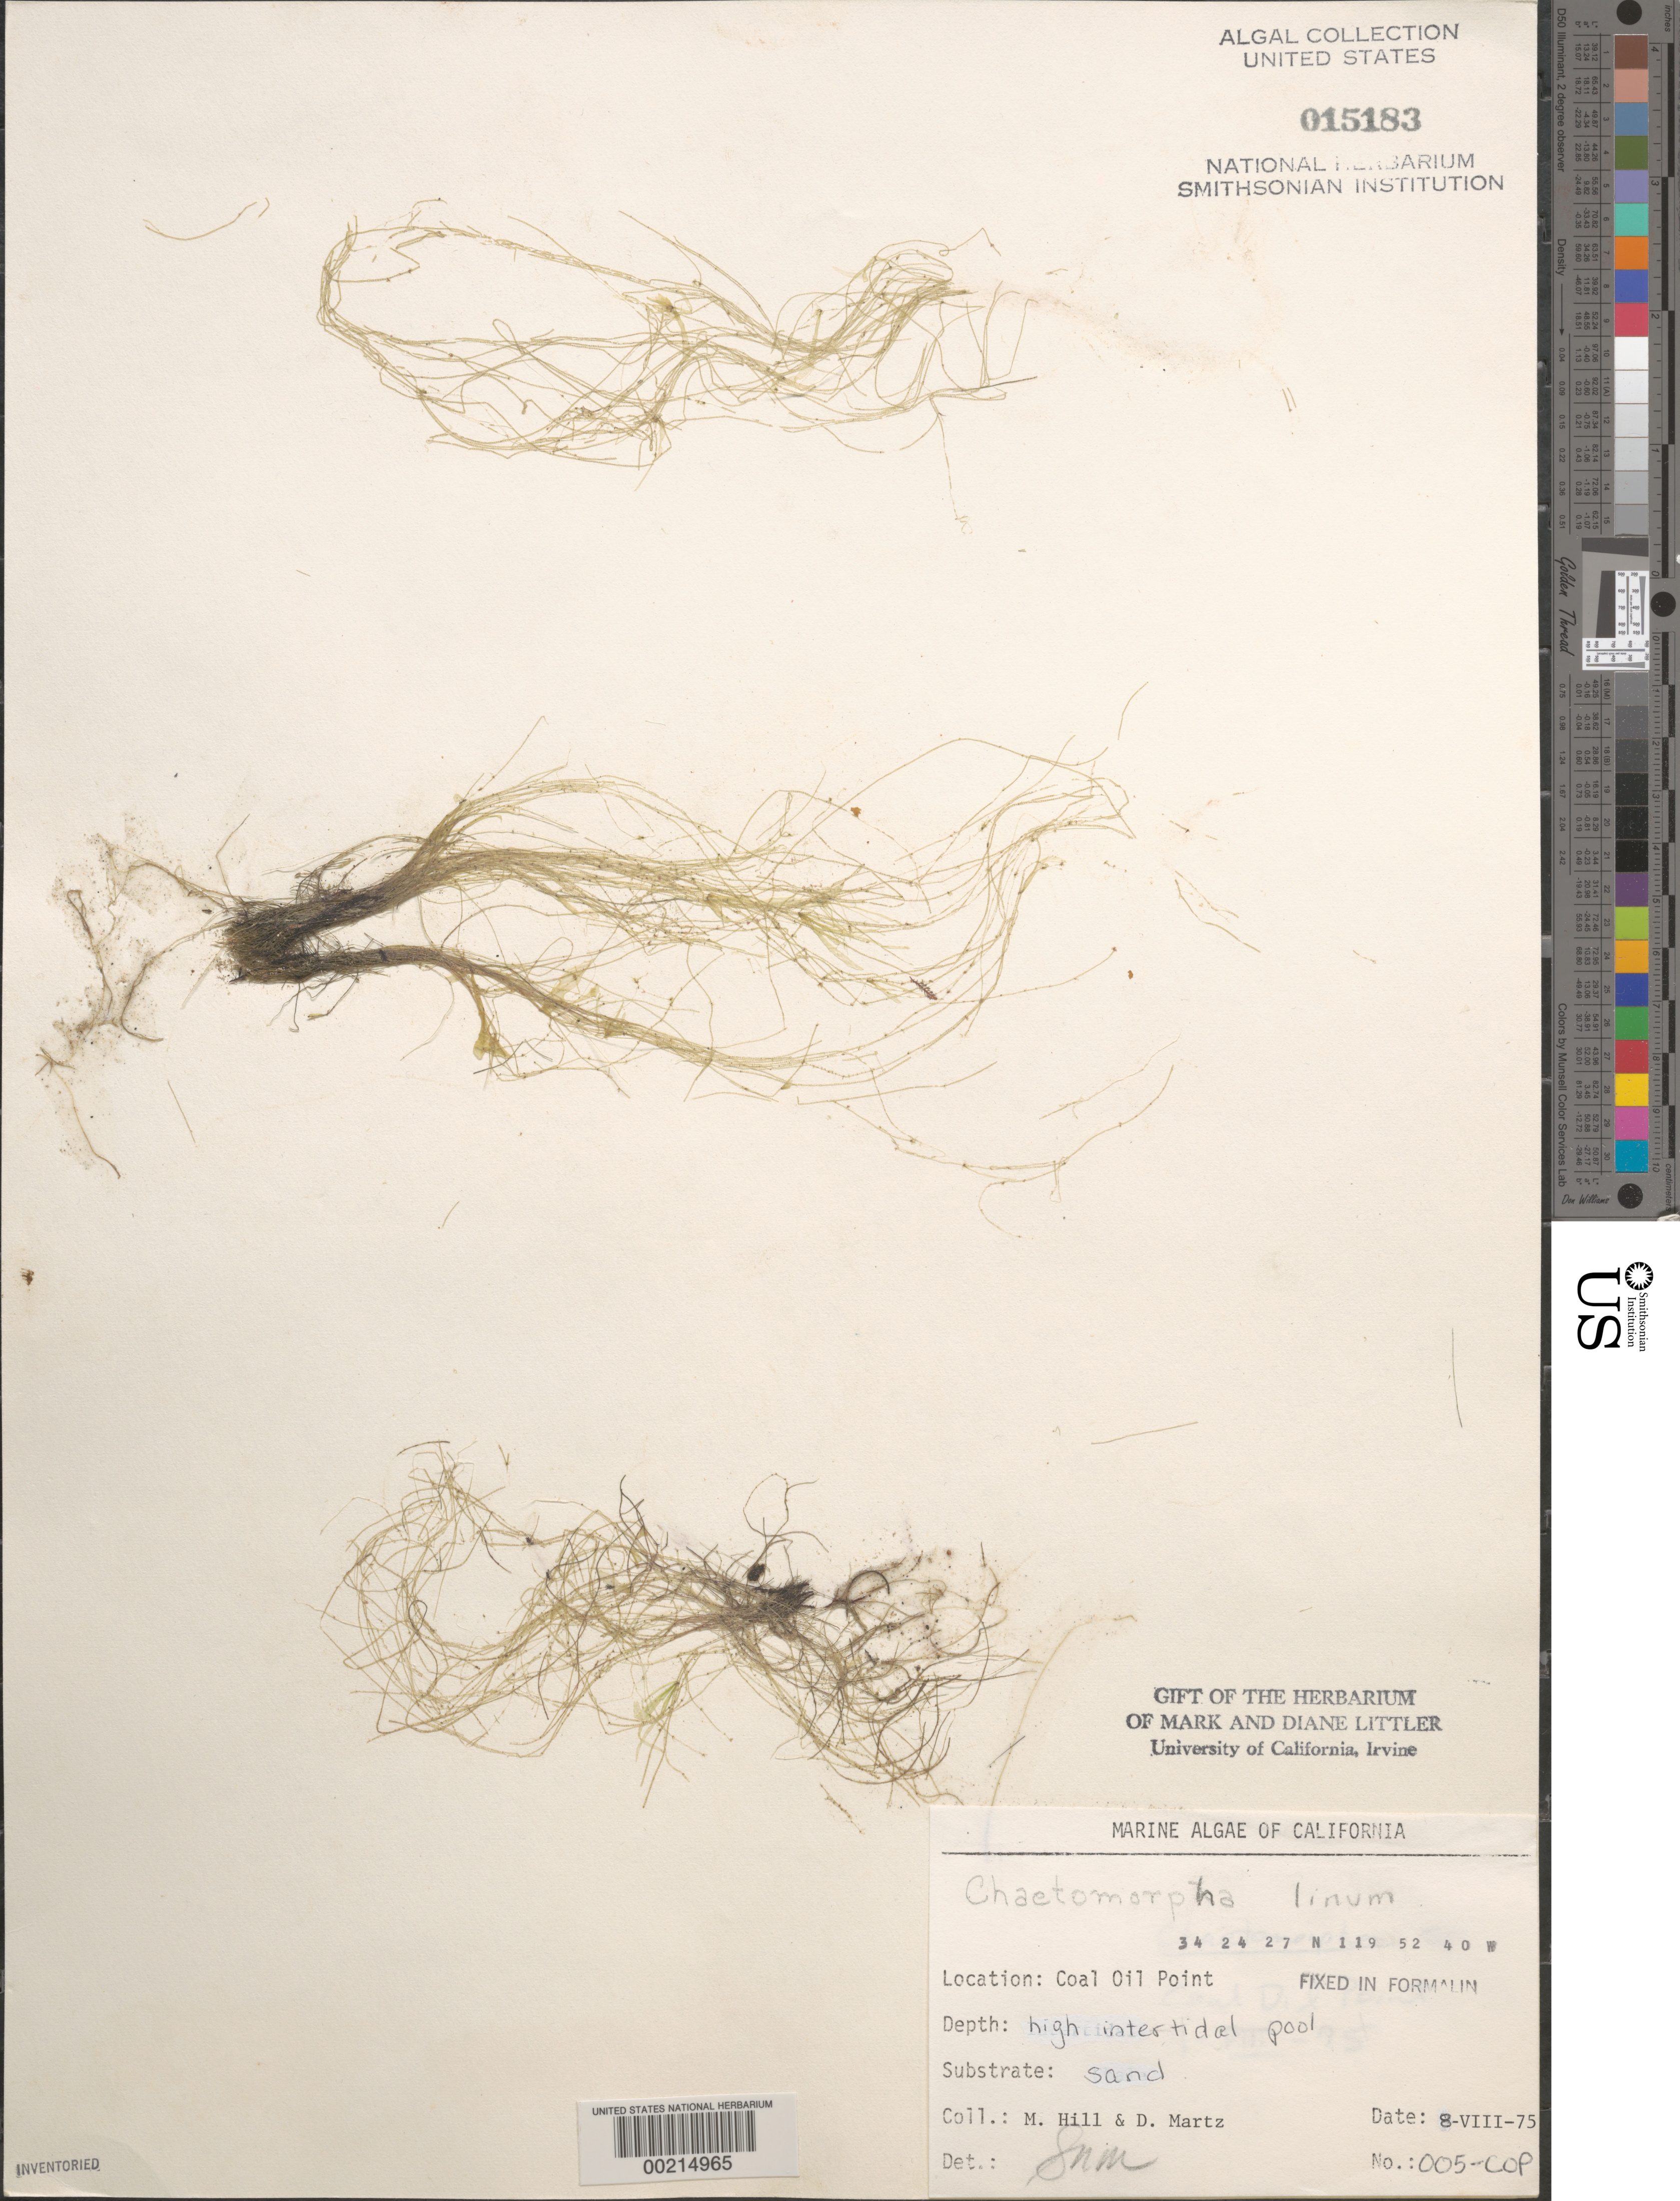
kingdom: Plantae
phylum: Chlorophyta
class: Ulvophyceae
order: Cladophorales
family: Cladophoraceae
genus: Chaetomorpha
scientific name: Chaetomorpha linum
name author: (O.F. Muell.) Kütz.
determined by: Murray, S. N.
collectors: M. Hill & D. Martz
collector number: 005-cop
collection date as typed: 08 Aug 1975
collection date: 1975-08-08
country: United States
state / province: California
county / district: Santa Barbara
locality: Coal Oil Point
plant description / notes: BLM-SOCALBIGHT Rocky Intertidal Survey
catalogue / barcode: US 15183